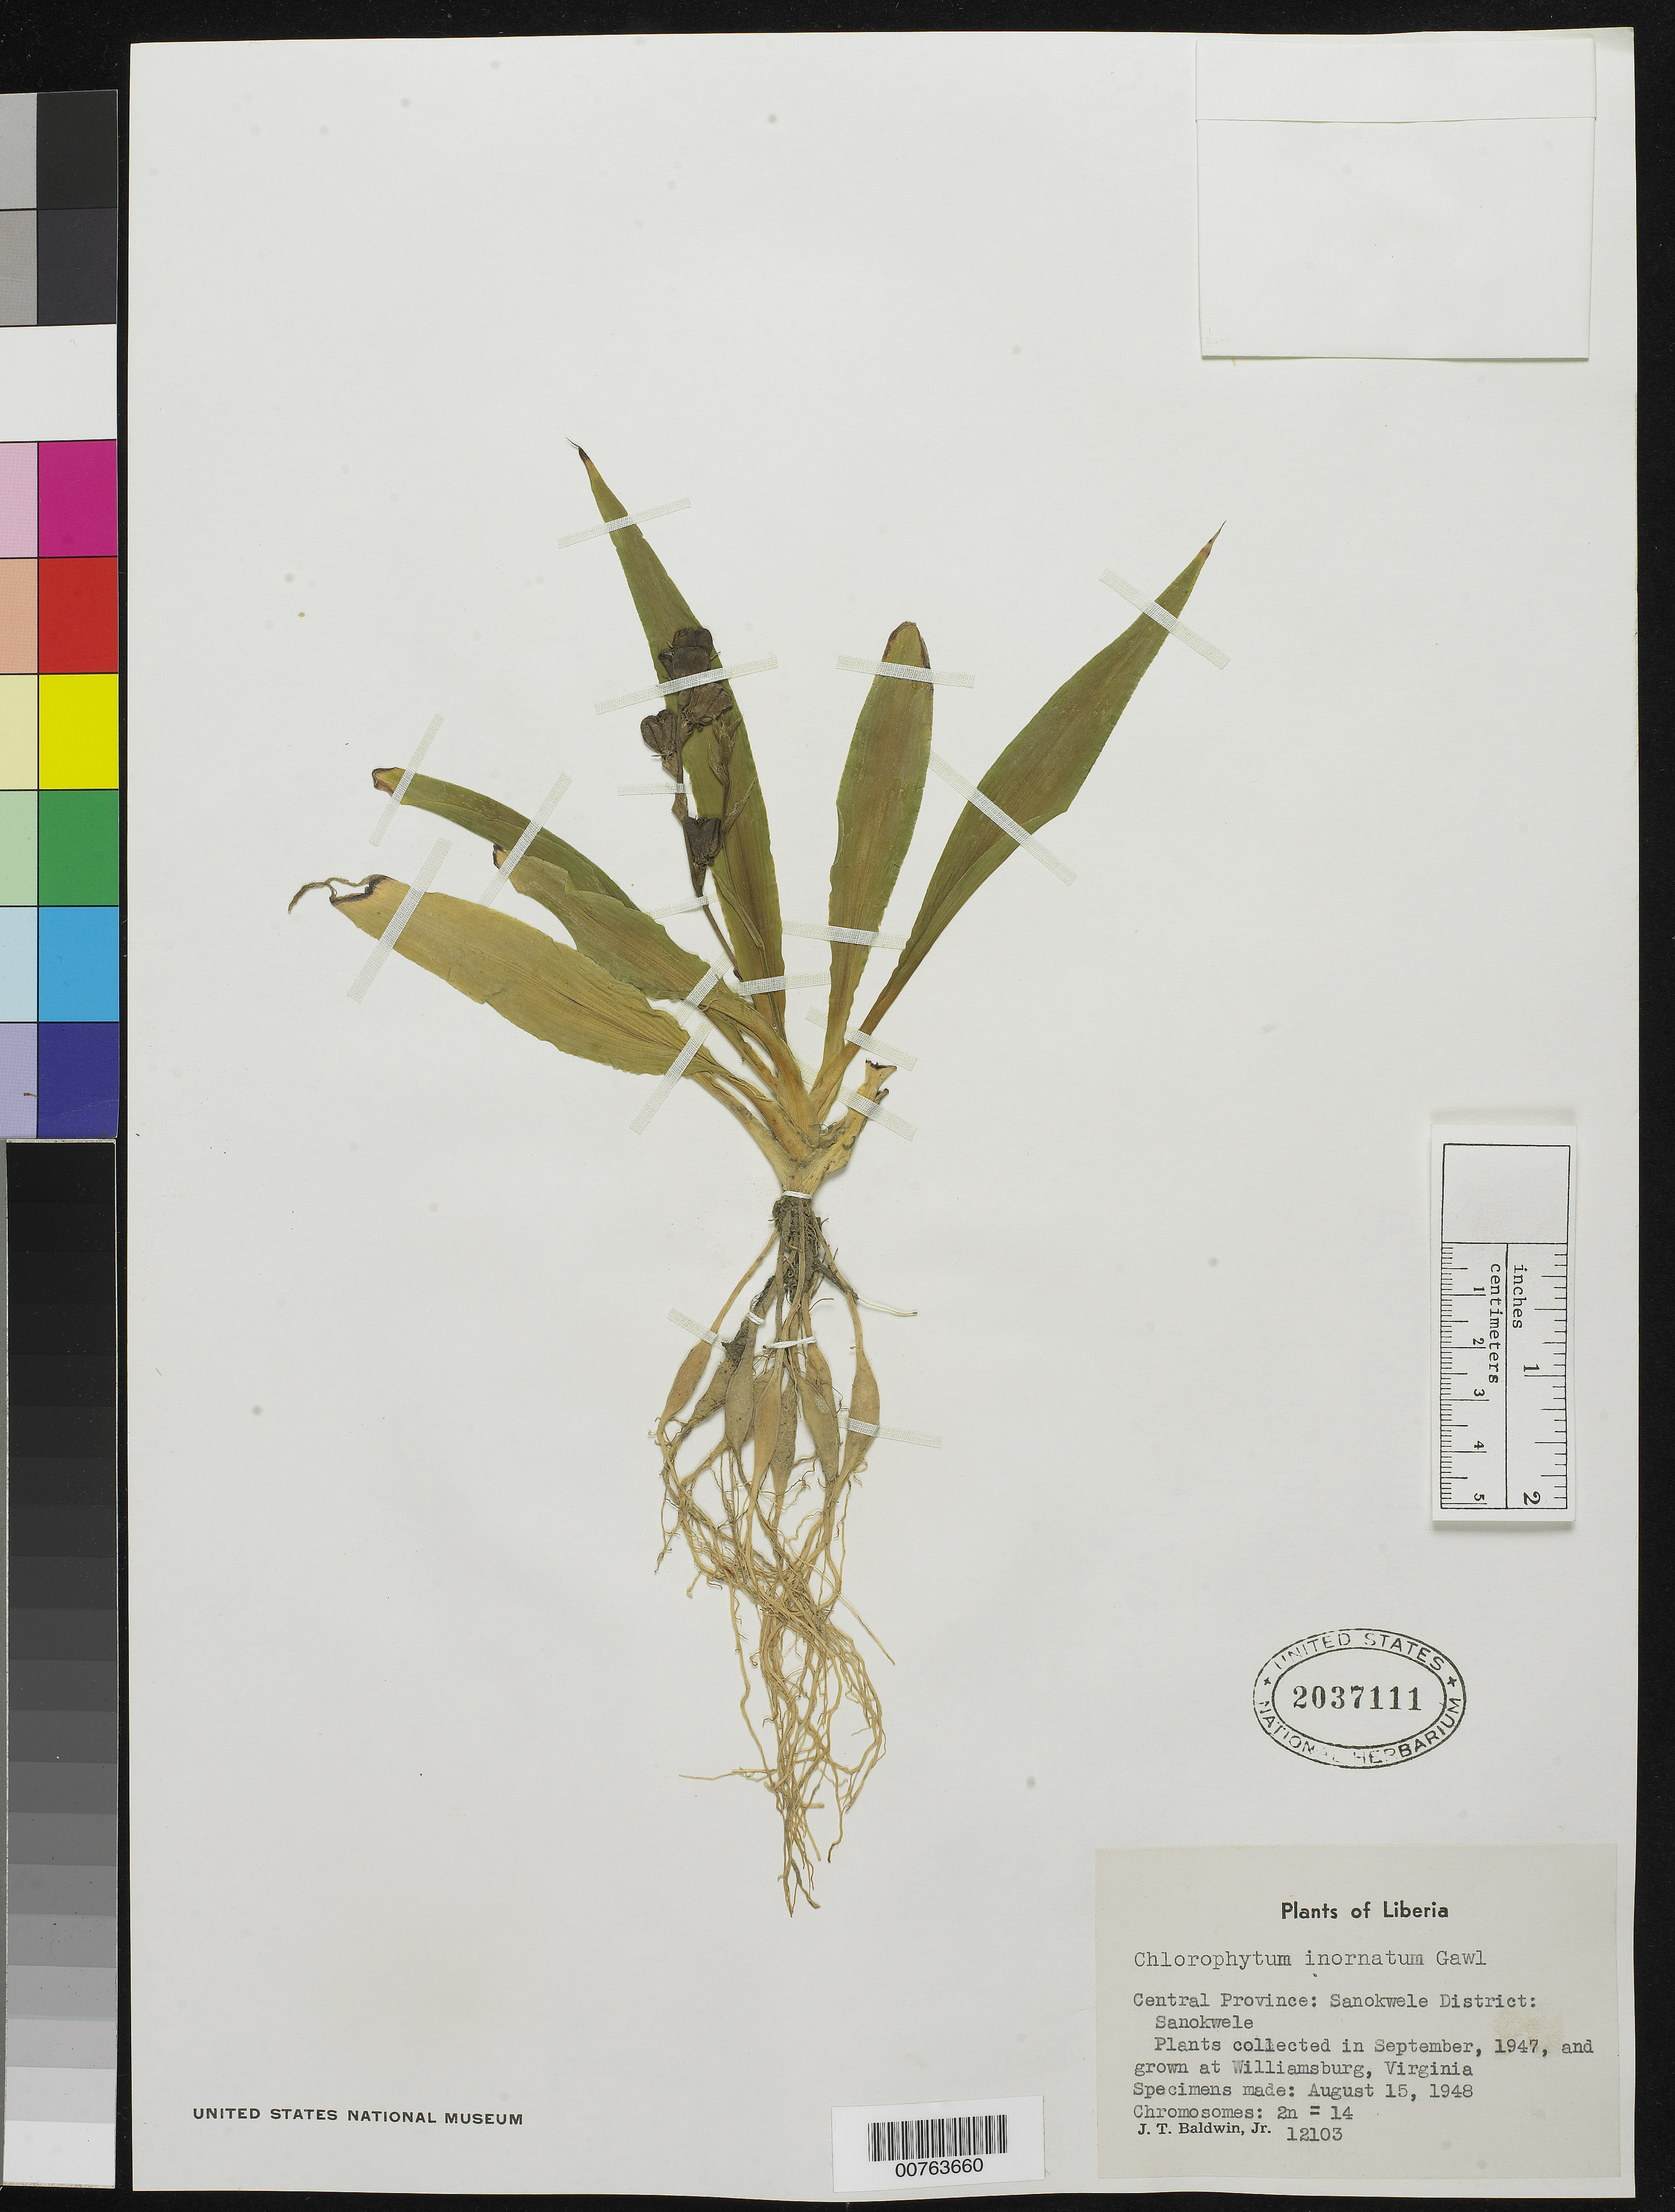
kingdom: Plantae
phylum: Tracheophyta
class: Liliopsida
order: Asparagales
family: Asparagaceae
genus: Chlorophytum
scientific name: Chlorophytum inornatum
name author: Ker Gawl.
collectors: J. T. Baldwin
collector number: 12103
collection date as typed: Sep 1947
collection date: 1947-09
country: Liberia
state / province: Nimba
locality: Central Province: Sanokwele District, Sanokwele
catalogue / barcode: US 2037111